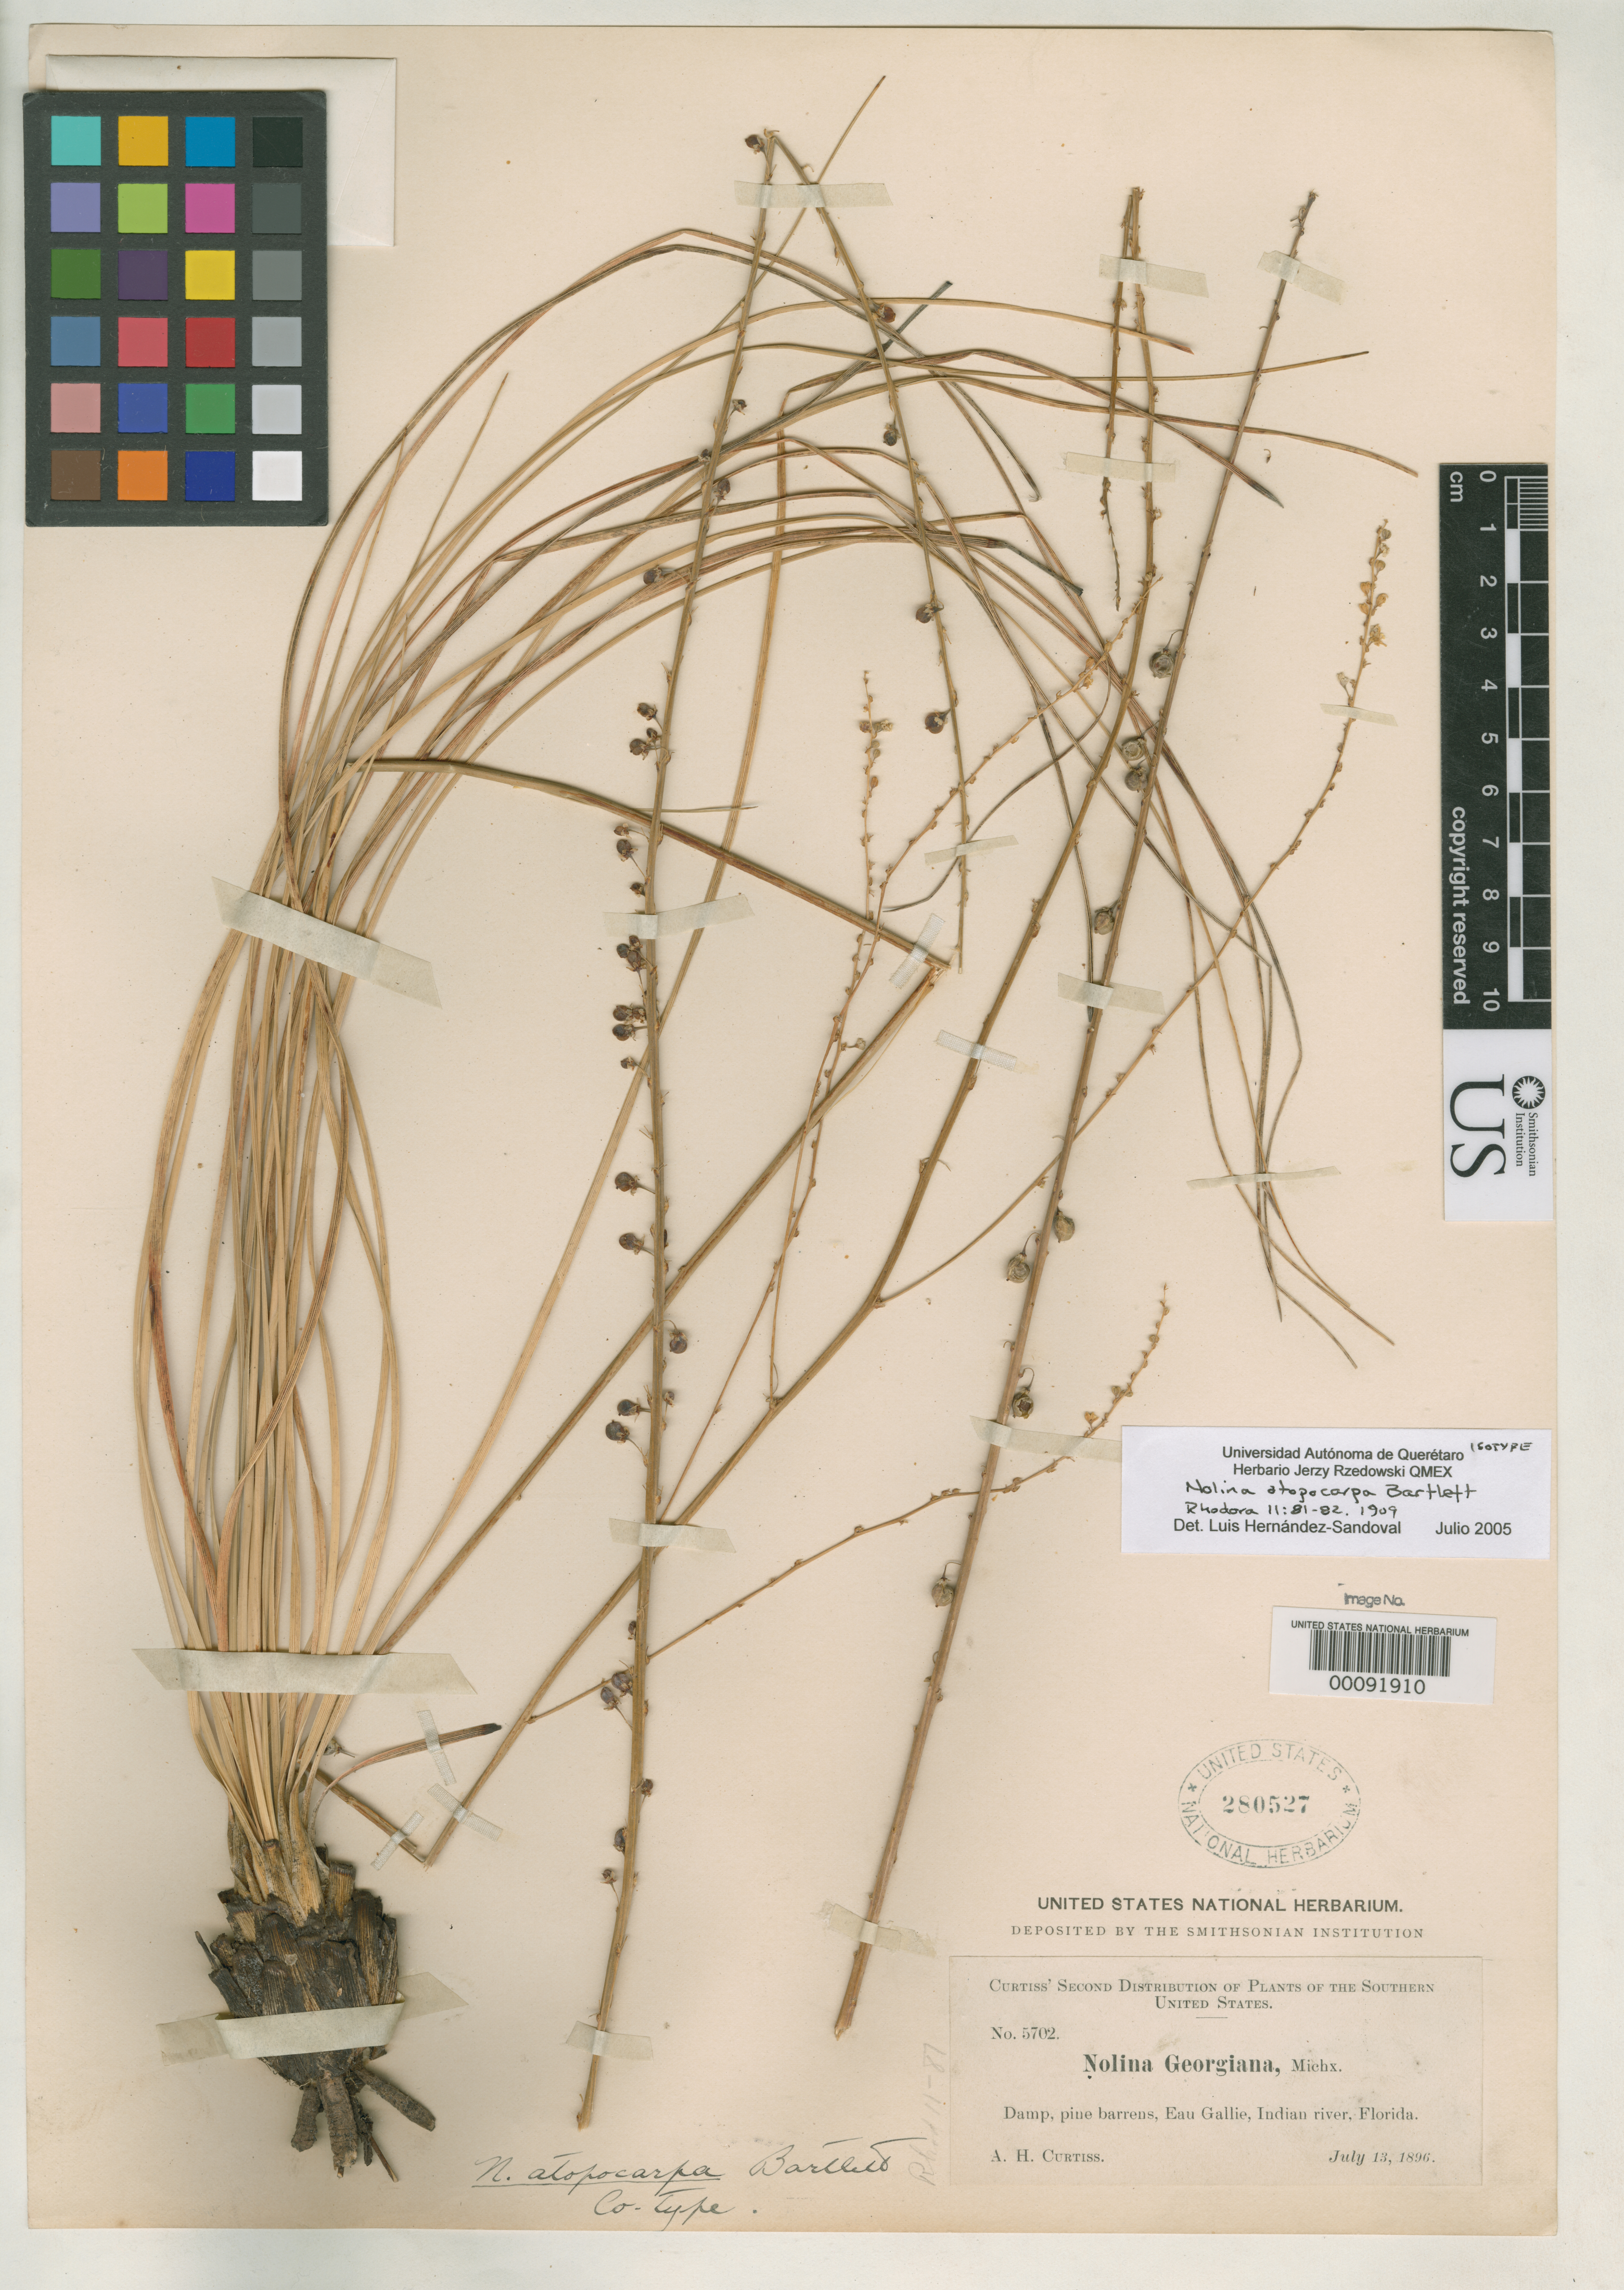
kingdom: Plantae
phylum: Tracheophyta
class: Liliopsida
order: Asparagales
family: Asparagaceae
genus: Nolina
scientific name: Nolina atopocarpa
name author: Bartlett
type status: Isotype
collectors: A. H. Curtiss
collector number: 5702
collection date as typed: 13 Jul 1896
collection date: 1896-07-13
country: United States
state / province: Florida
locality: Indian River, Eau Gallie.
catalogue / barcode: US 280527